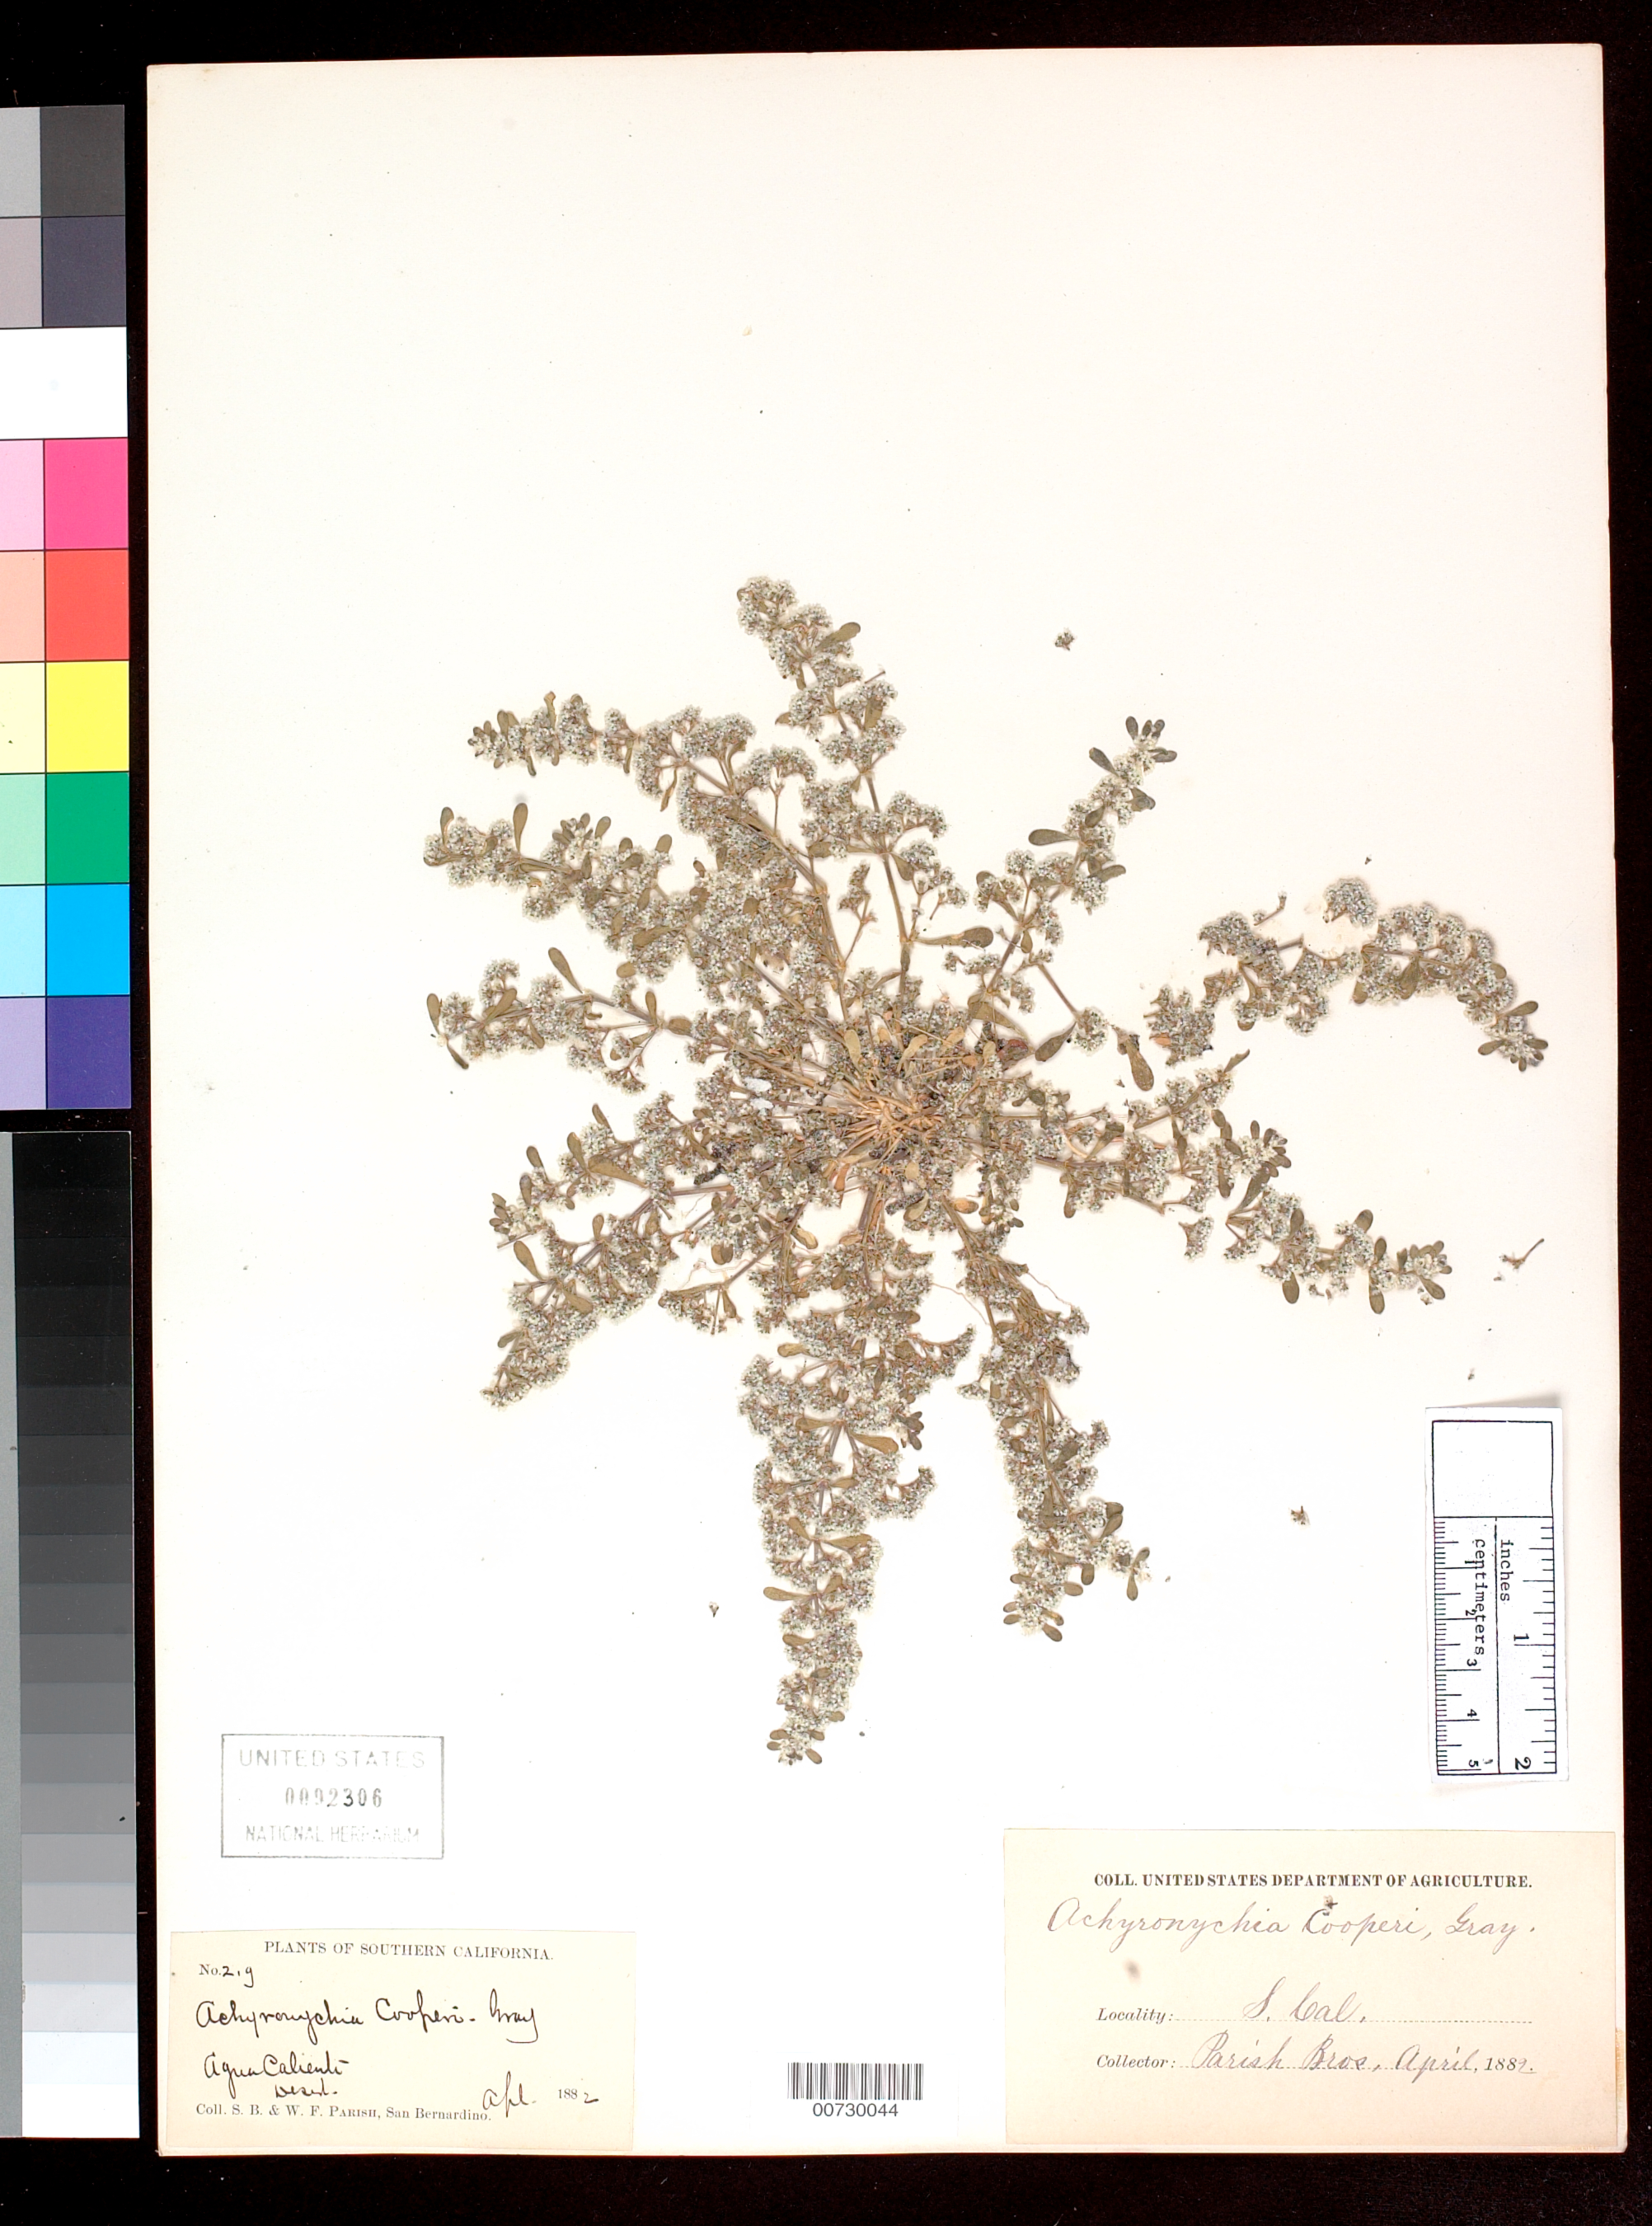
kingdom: Plantae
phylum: Tracheophyta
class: Magnoliopsida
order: Caryophyllales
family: Caryophyllaceae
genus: Achyronychia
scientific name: Achyronychia cooperi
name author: A. Gray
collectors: S. B. Parish & W. F. Parish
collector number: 219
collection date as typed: Apr 1882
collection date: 1882-04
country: United States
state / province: California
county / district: Riverside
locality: Agua Caliente, Colorado Desert.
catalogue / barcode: US 92306